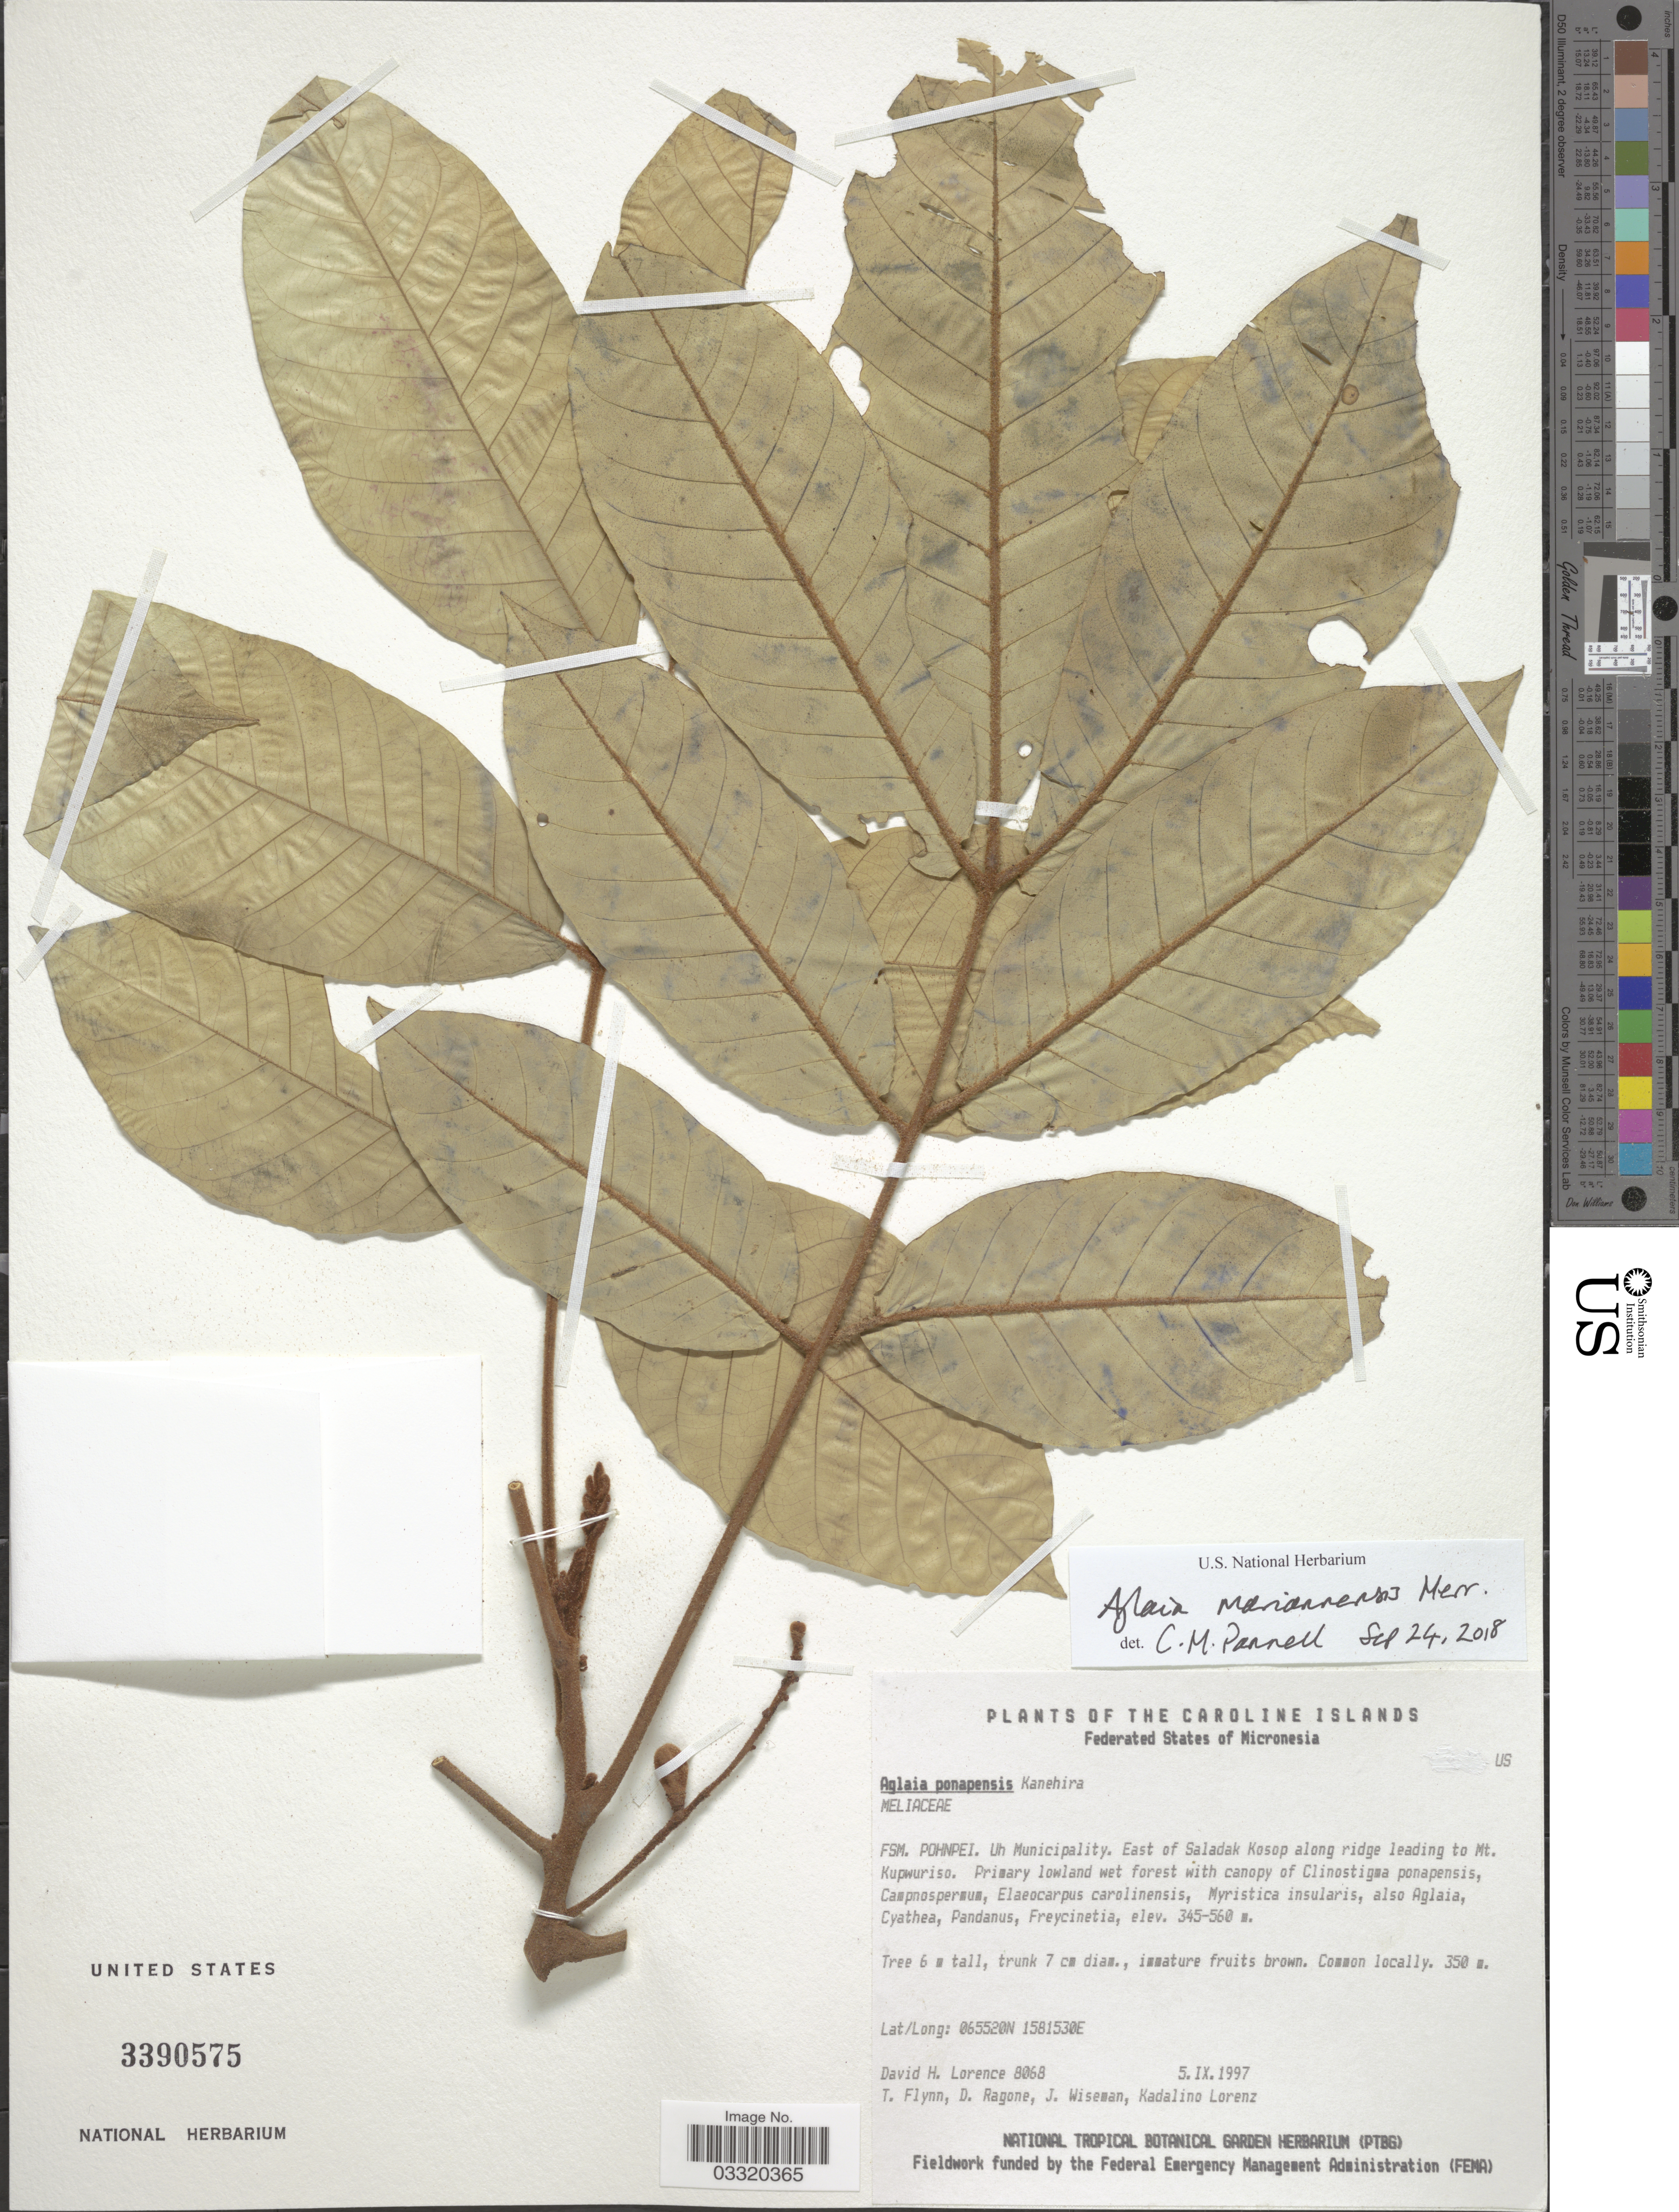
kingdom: Plantae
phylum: Tracheophyta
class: Magnoliopsida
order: Sapindales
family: Meliaceae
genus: Aglaia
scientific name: Aglaia mariannensis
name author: Merr.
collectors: D. Lorence, T. Flynn, D. Ragone, J. Wiseman & K. Lorenz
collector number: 8068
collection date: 1997-09-05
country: Micronesia, Federated States of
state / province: Pohnpei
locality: The Caroline Islands. Federated States of Micronesia. FSM. Pohnpei. Uh Municipality. East of Saladak Kosop along ridge leading to Mt. Kupwuriso.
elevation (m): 345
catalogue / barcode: US 3390575